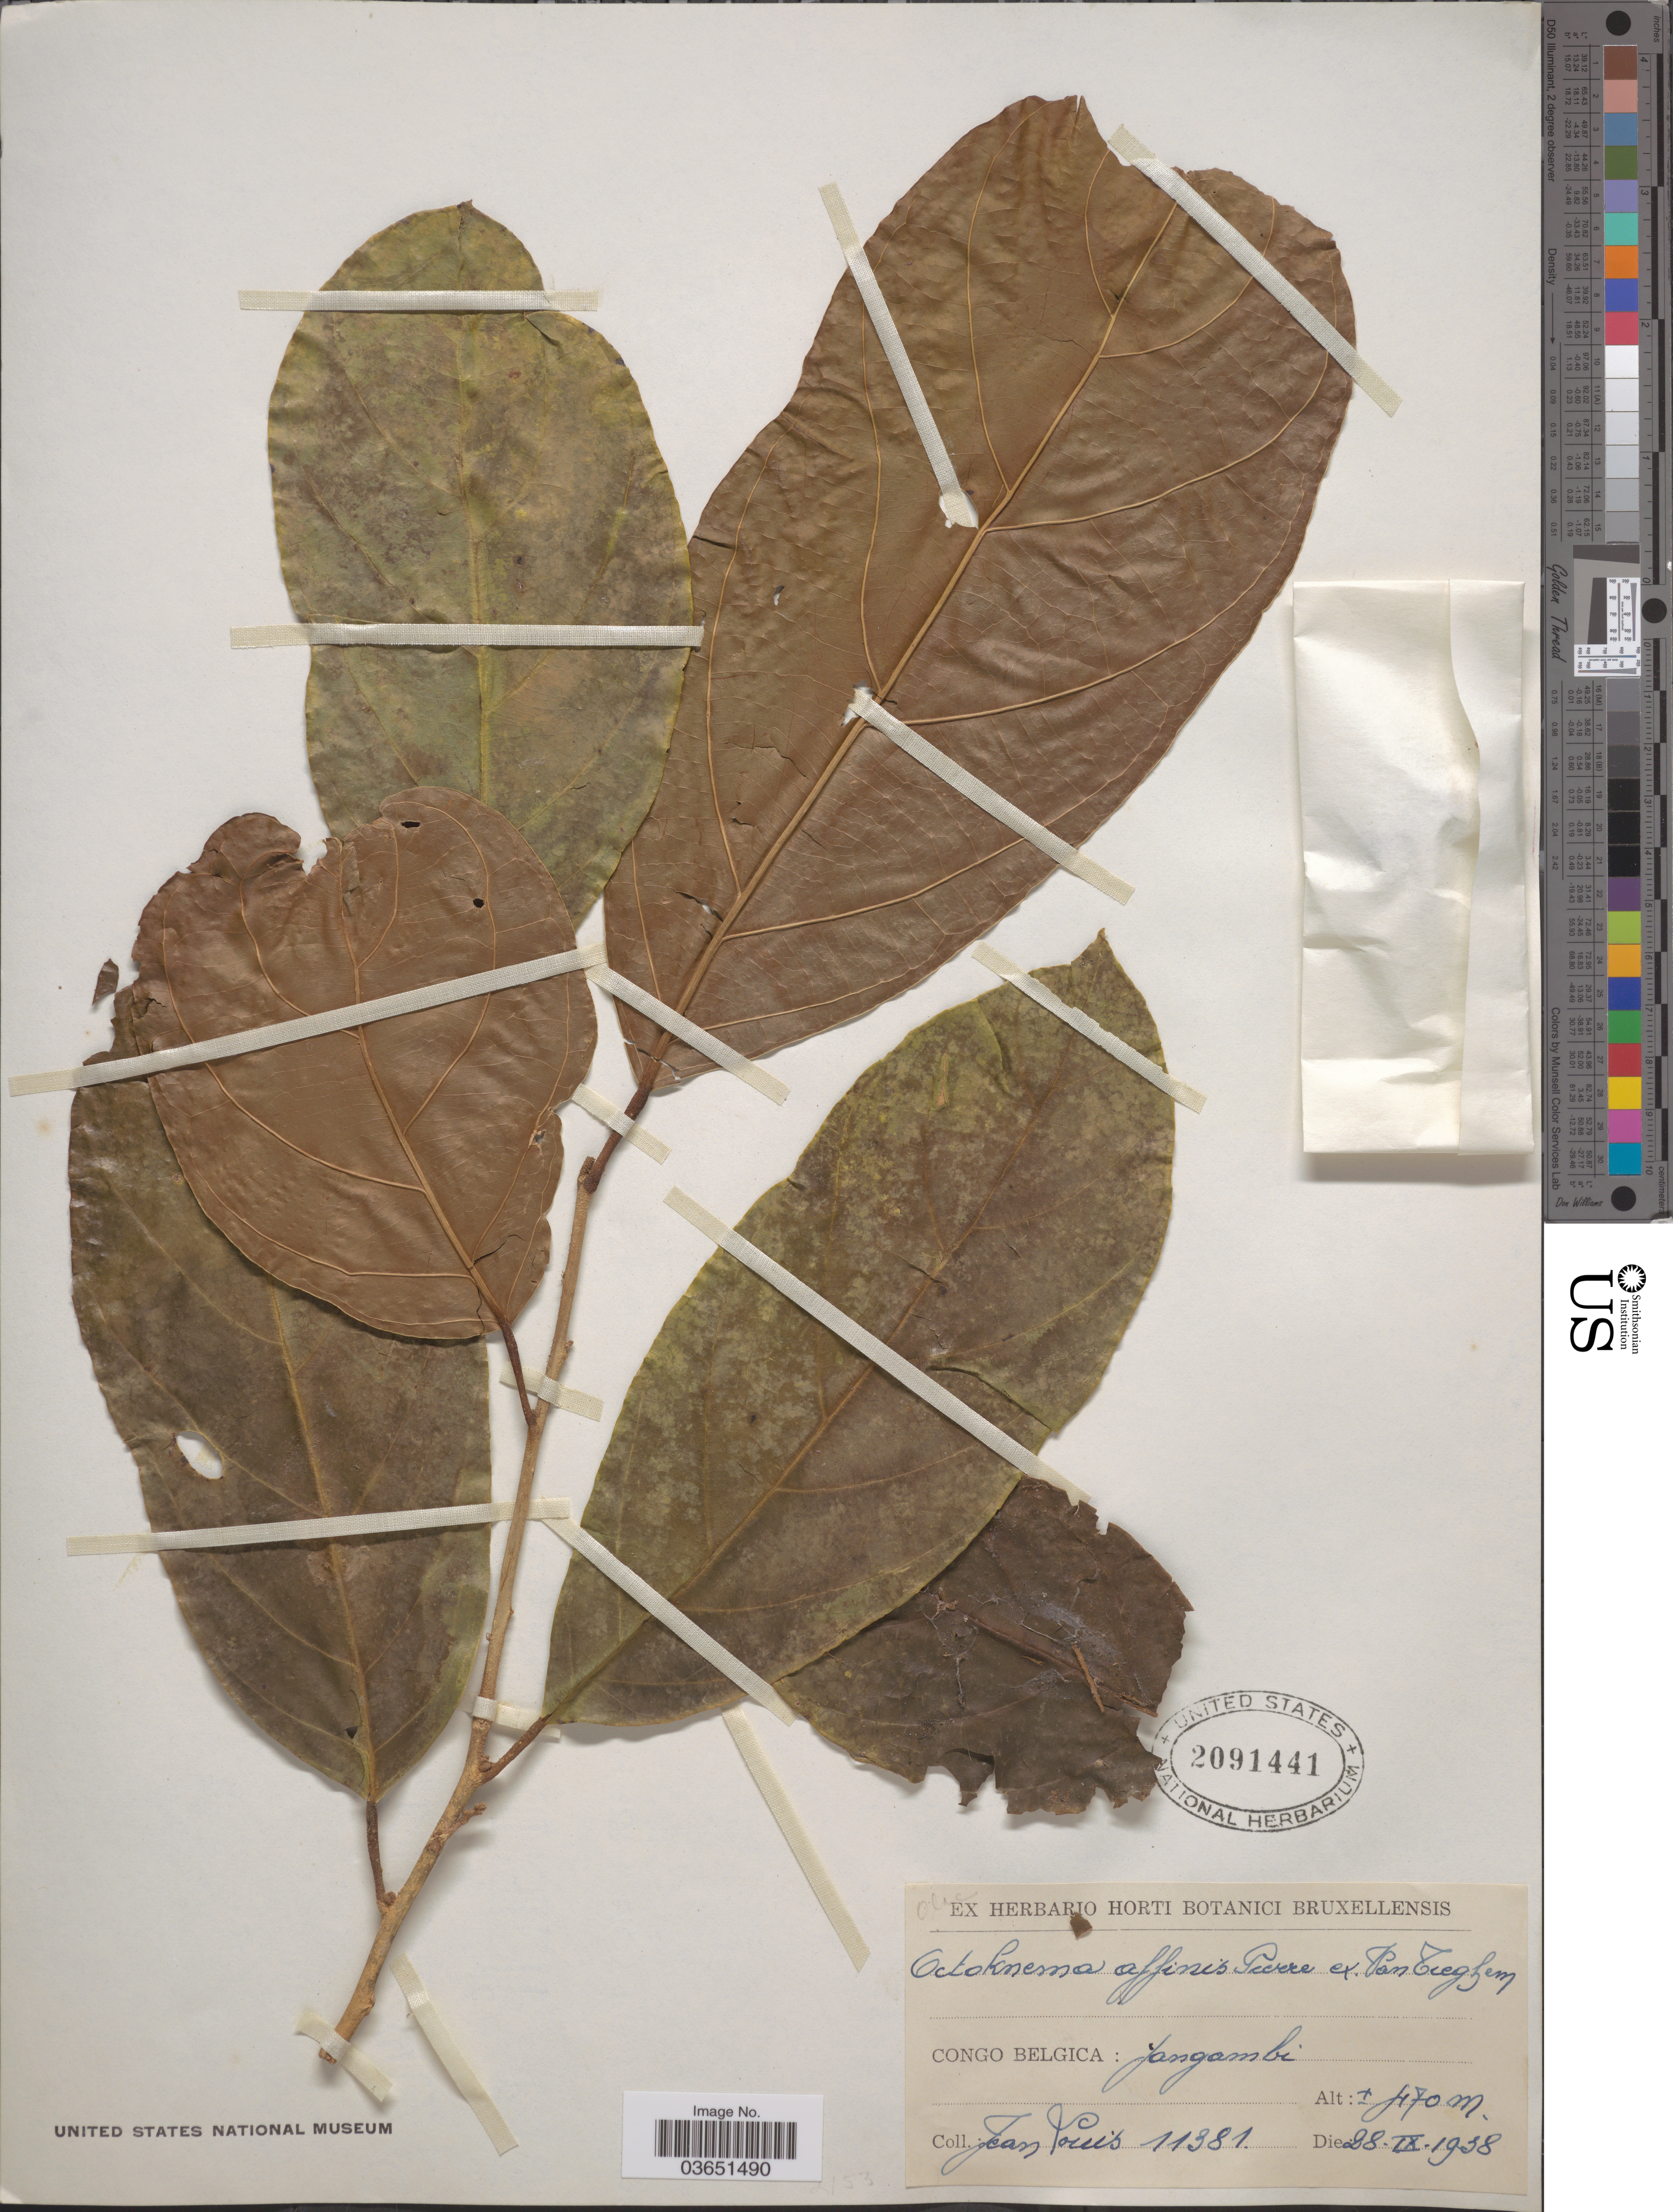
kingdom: Plantae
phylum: Tracheophyta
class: Magnoliopsida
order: Santalales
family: Octoknemaceae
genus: Octoknema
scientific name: Octoknema affinis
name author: Pierre ex Tiegh.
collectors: J. Louis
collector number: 11381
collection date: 1938-09-28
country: Congo, Democratic Republic of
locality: Congo Belgica: Yangambi.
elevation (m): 470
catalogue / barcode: US 2091441